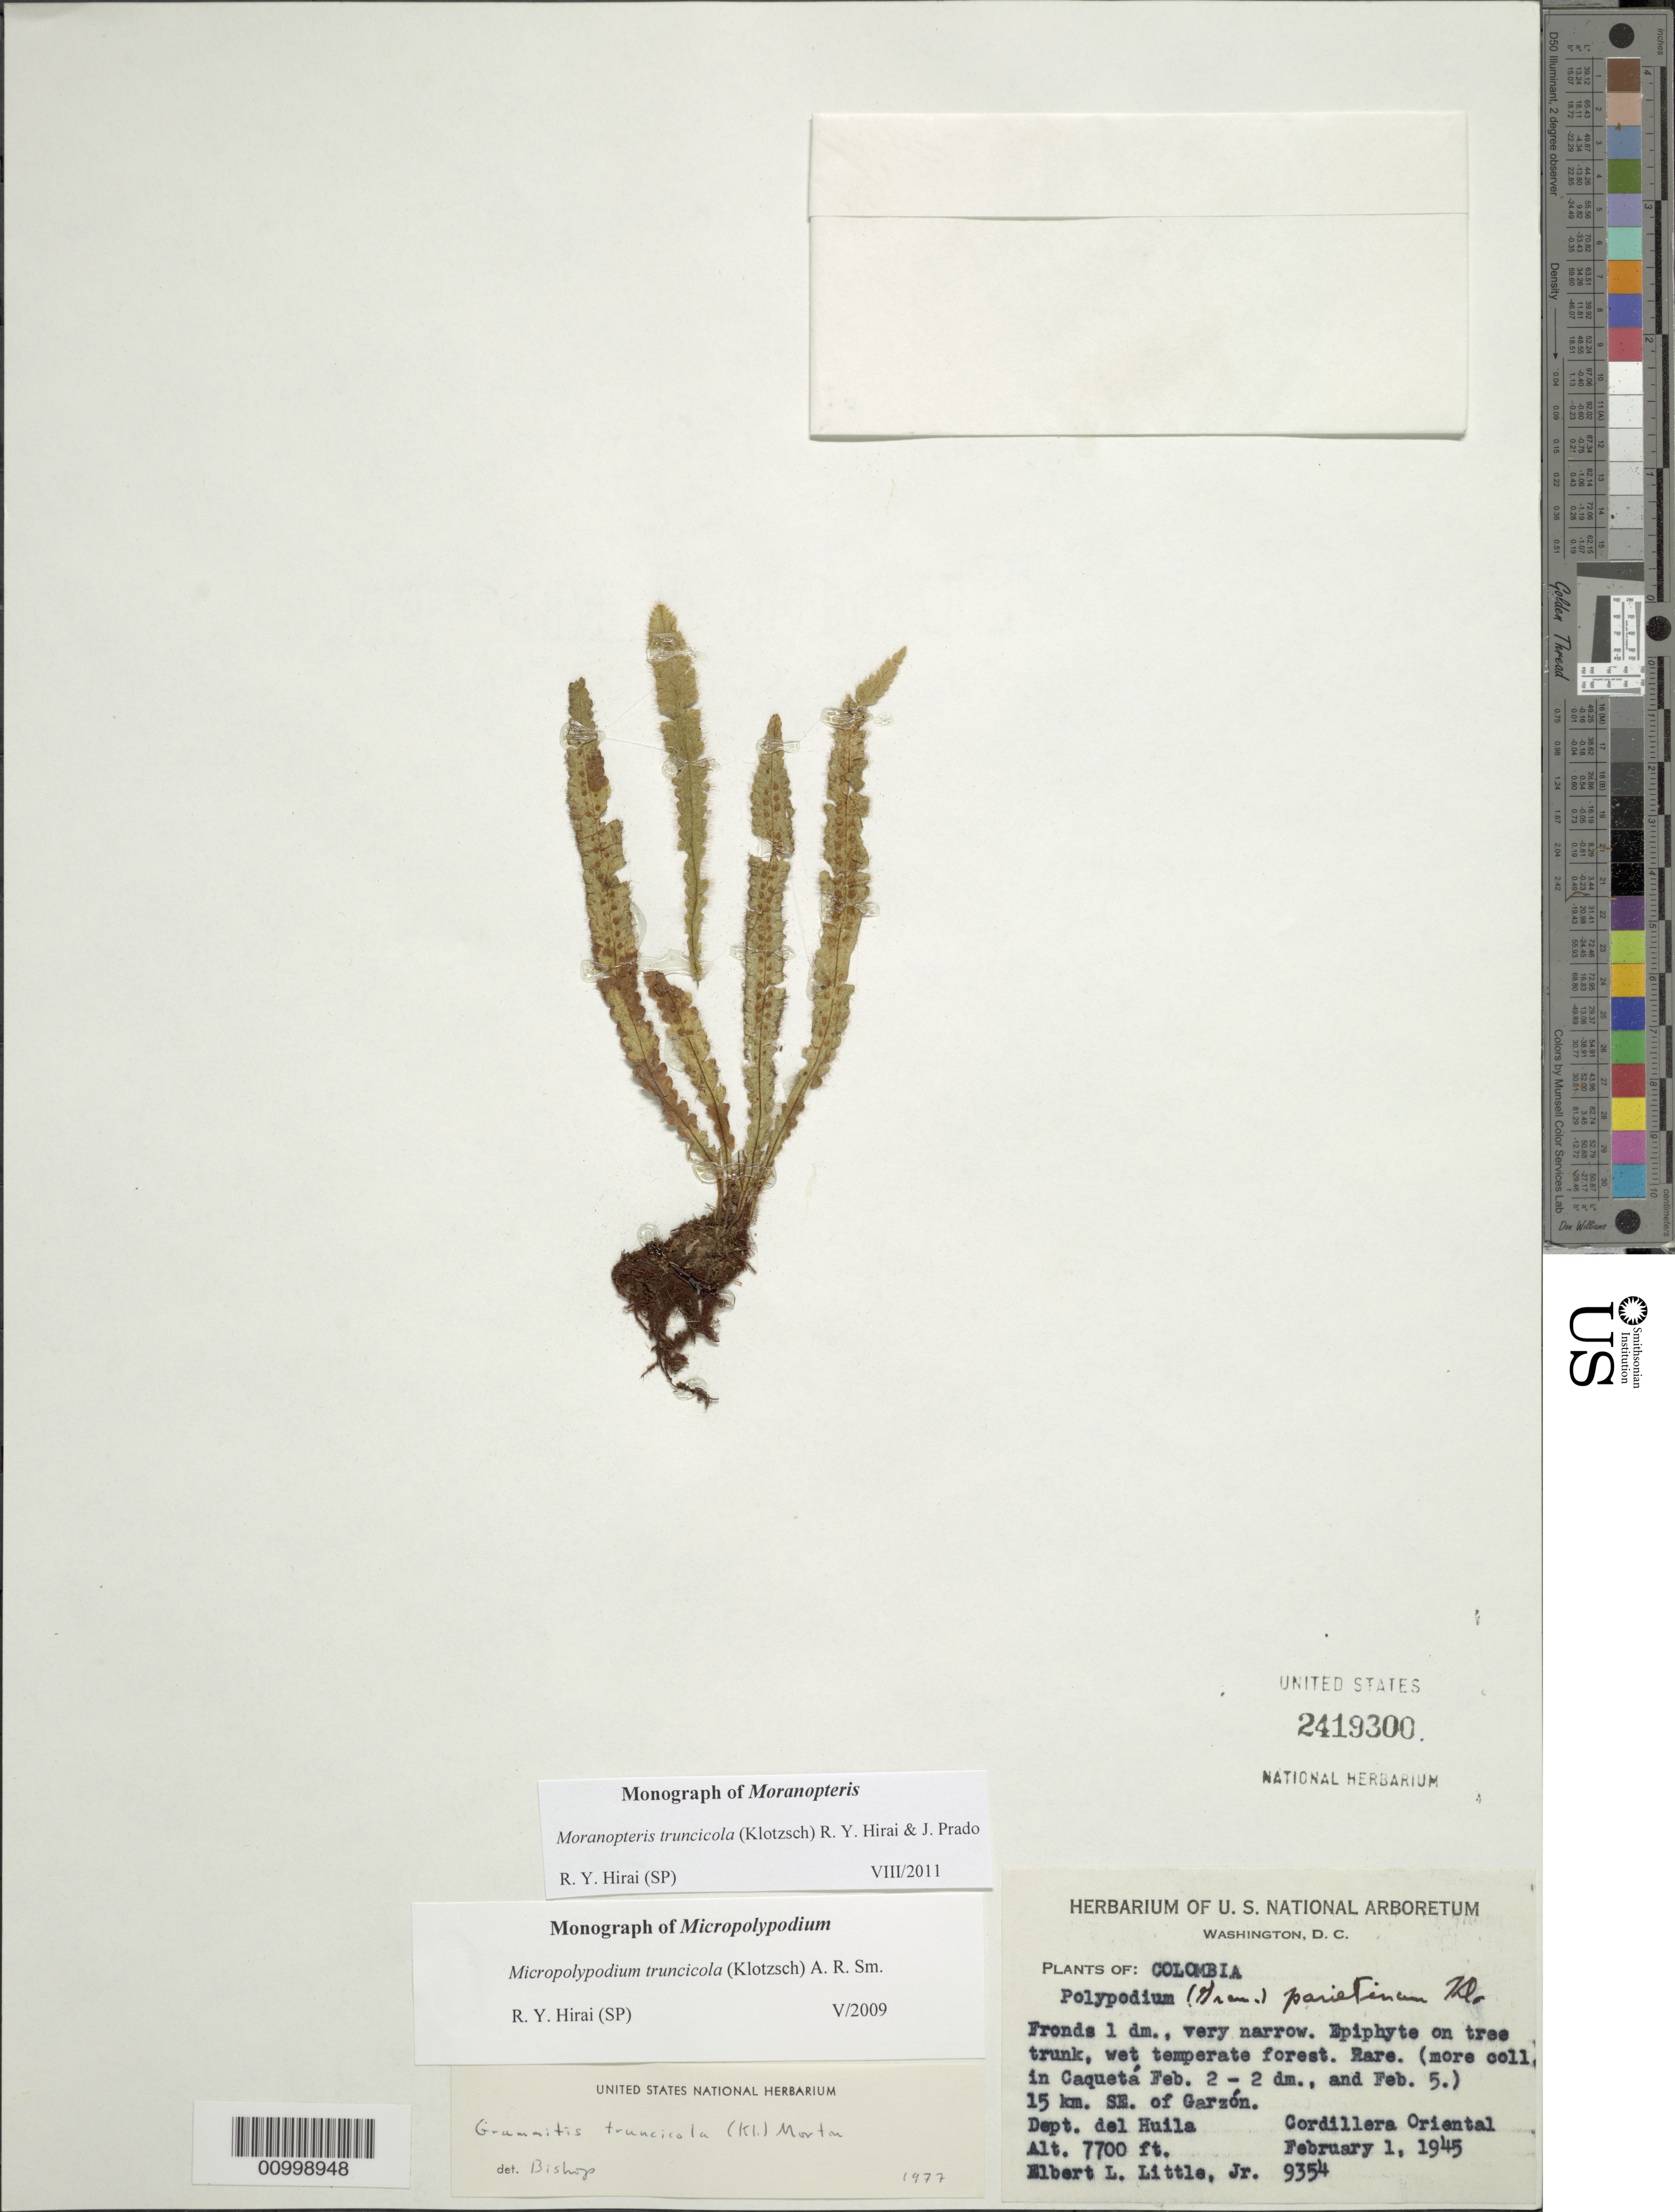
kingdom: Plantae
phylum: Tracheophyta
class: Polypodiopsida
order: Polypodiales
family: Polypodiaceae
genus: Moranopteris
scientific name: Moranopteris truncicola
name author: (Klotzsch) R. Y. Hirai & J. Prado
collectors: E. L. Little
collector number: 9354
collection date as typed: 1-Feb-45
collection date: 1945-02-01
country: Colombia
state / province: Huila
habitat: Wet temperate forest; on tree trunk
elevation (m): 2347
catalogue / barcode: US 2419300